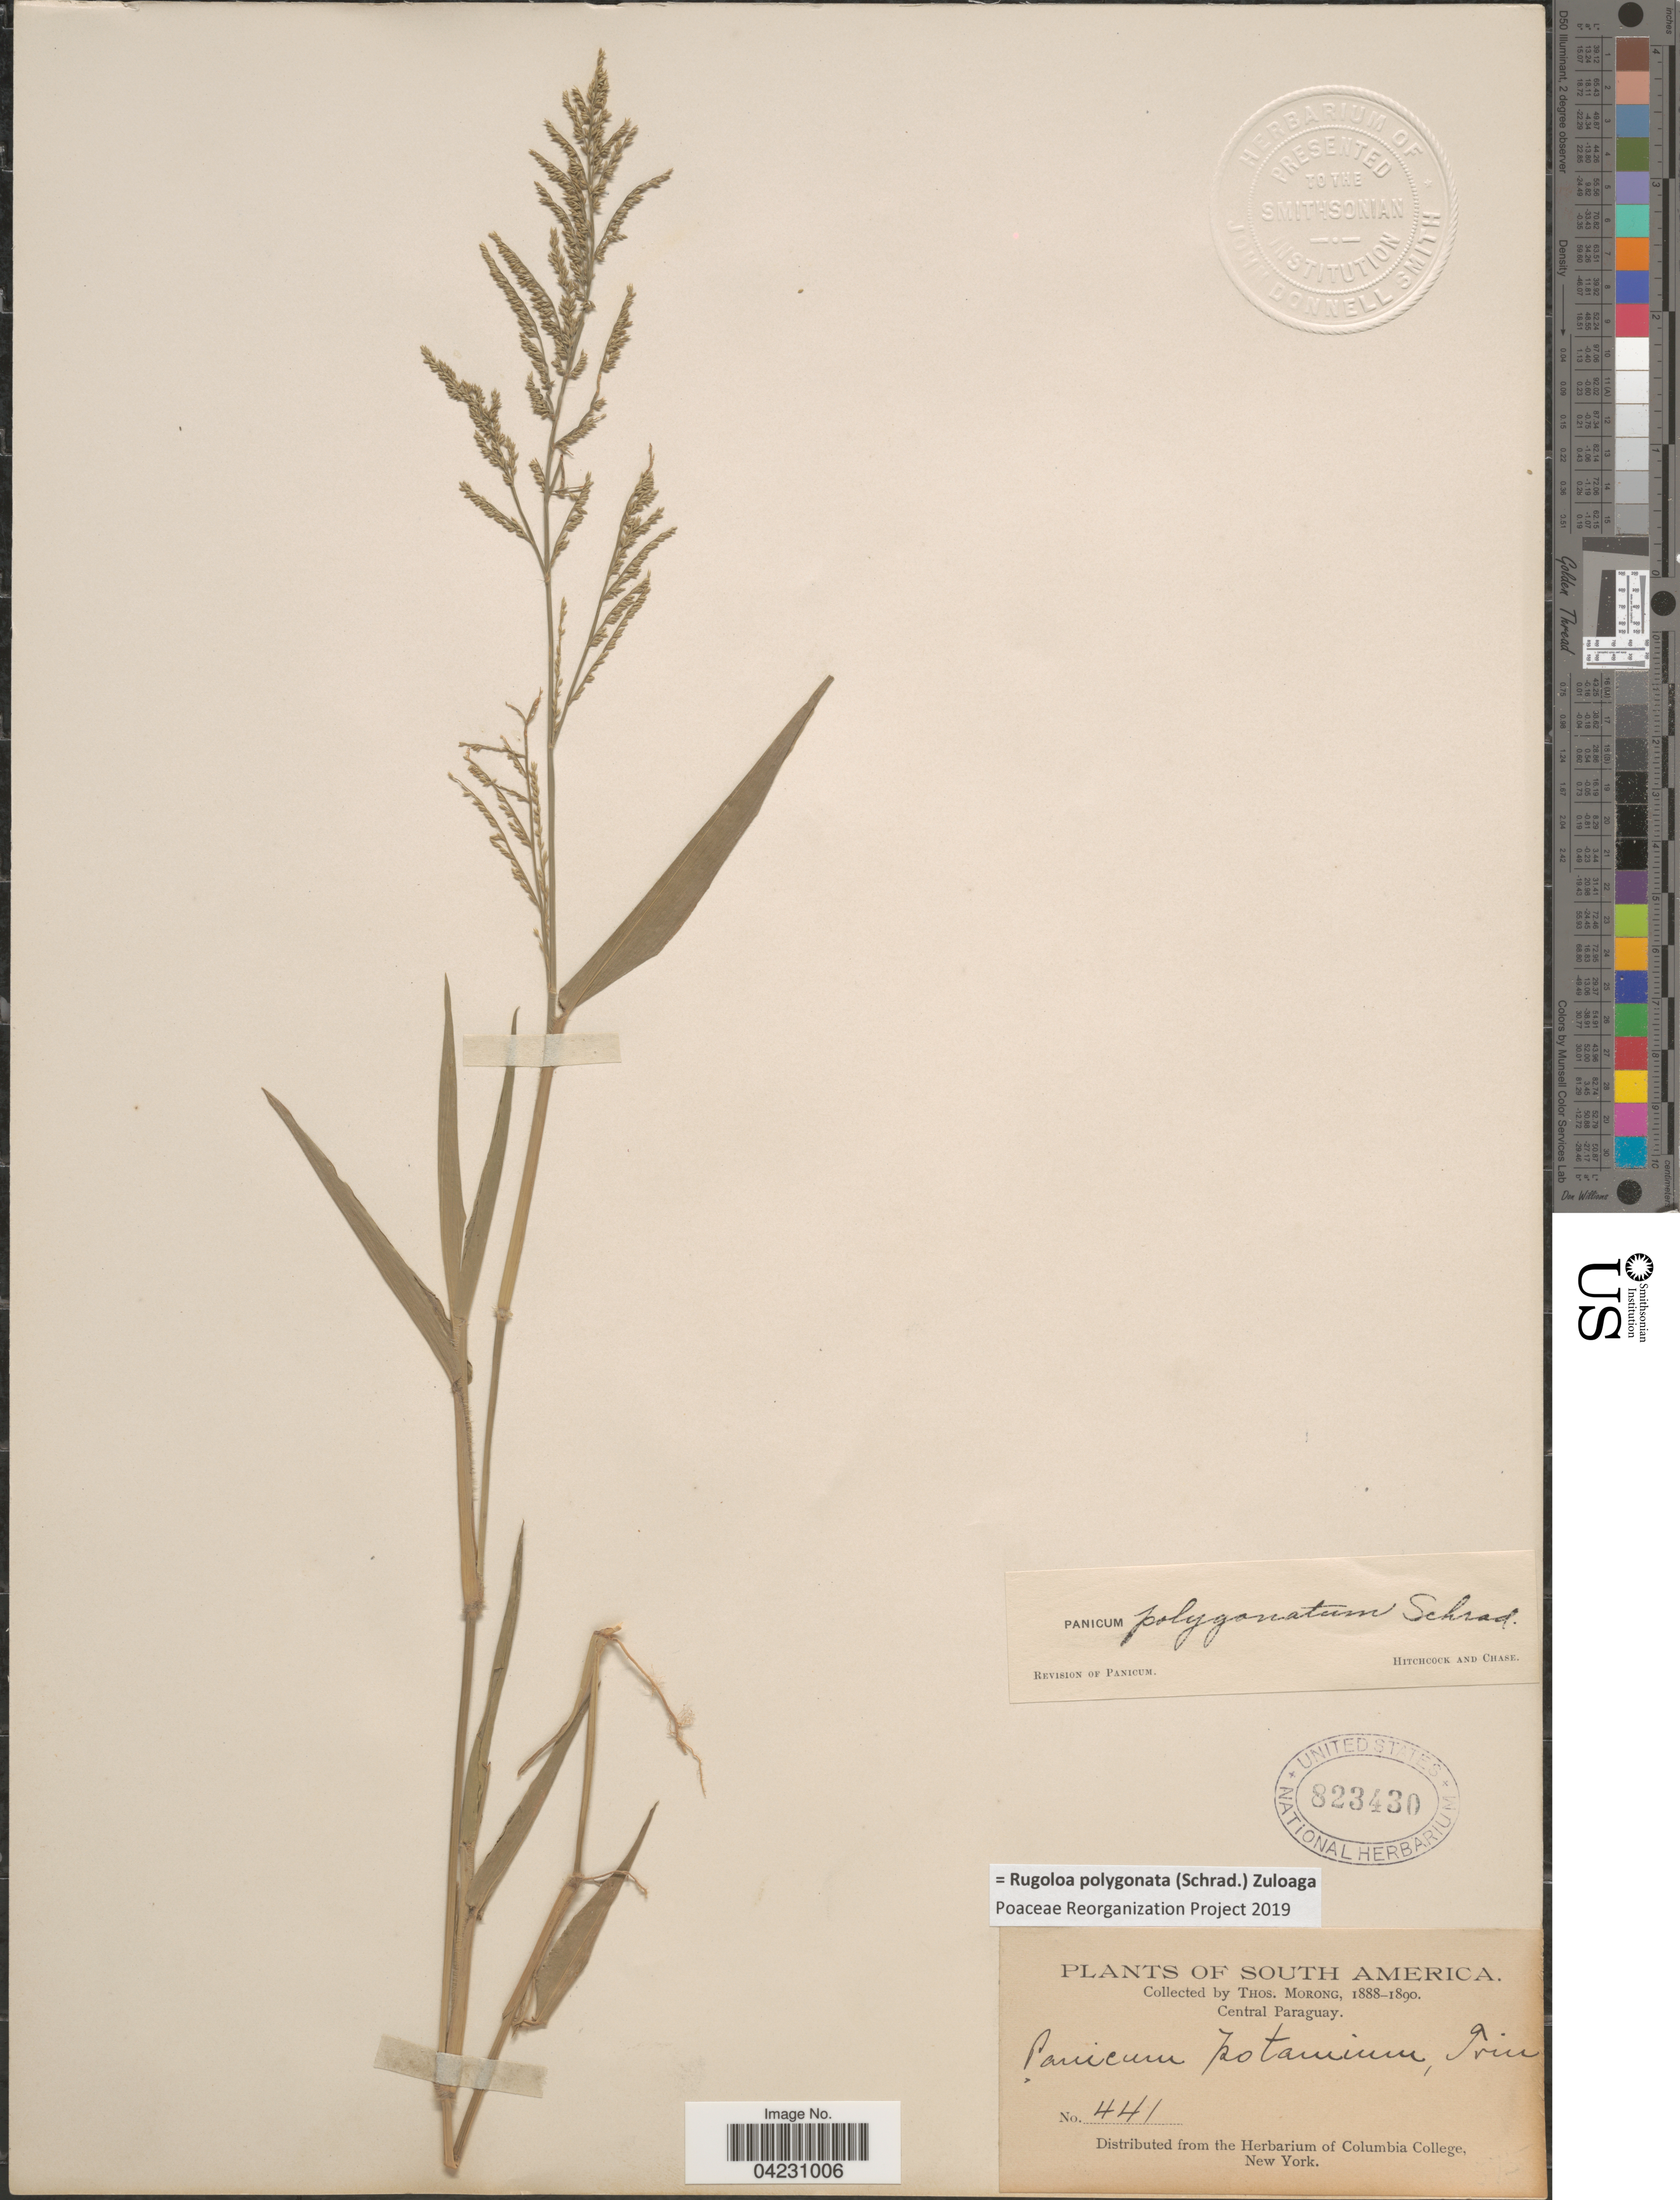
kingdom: Plantae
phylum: Tracheophyta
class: Liliopsida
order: Poales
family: Poaceae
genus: Rugoloa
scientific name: Rugoloa polygonata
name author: (Schrad.) Zuloaga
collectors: ex herb. T. Morong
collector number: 441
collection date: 1881/1890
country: Paraguay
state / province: Central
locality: Central Paraguay.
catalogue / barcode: US 823430